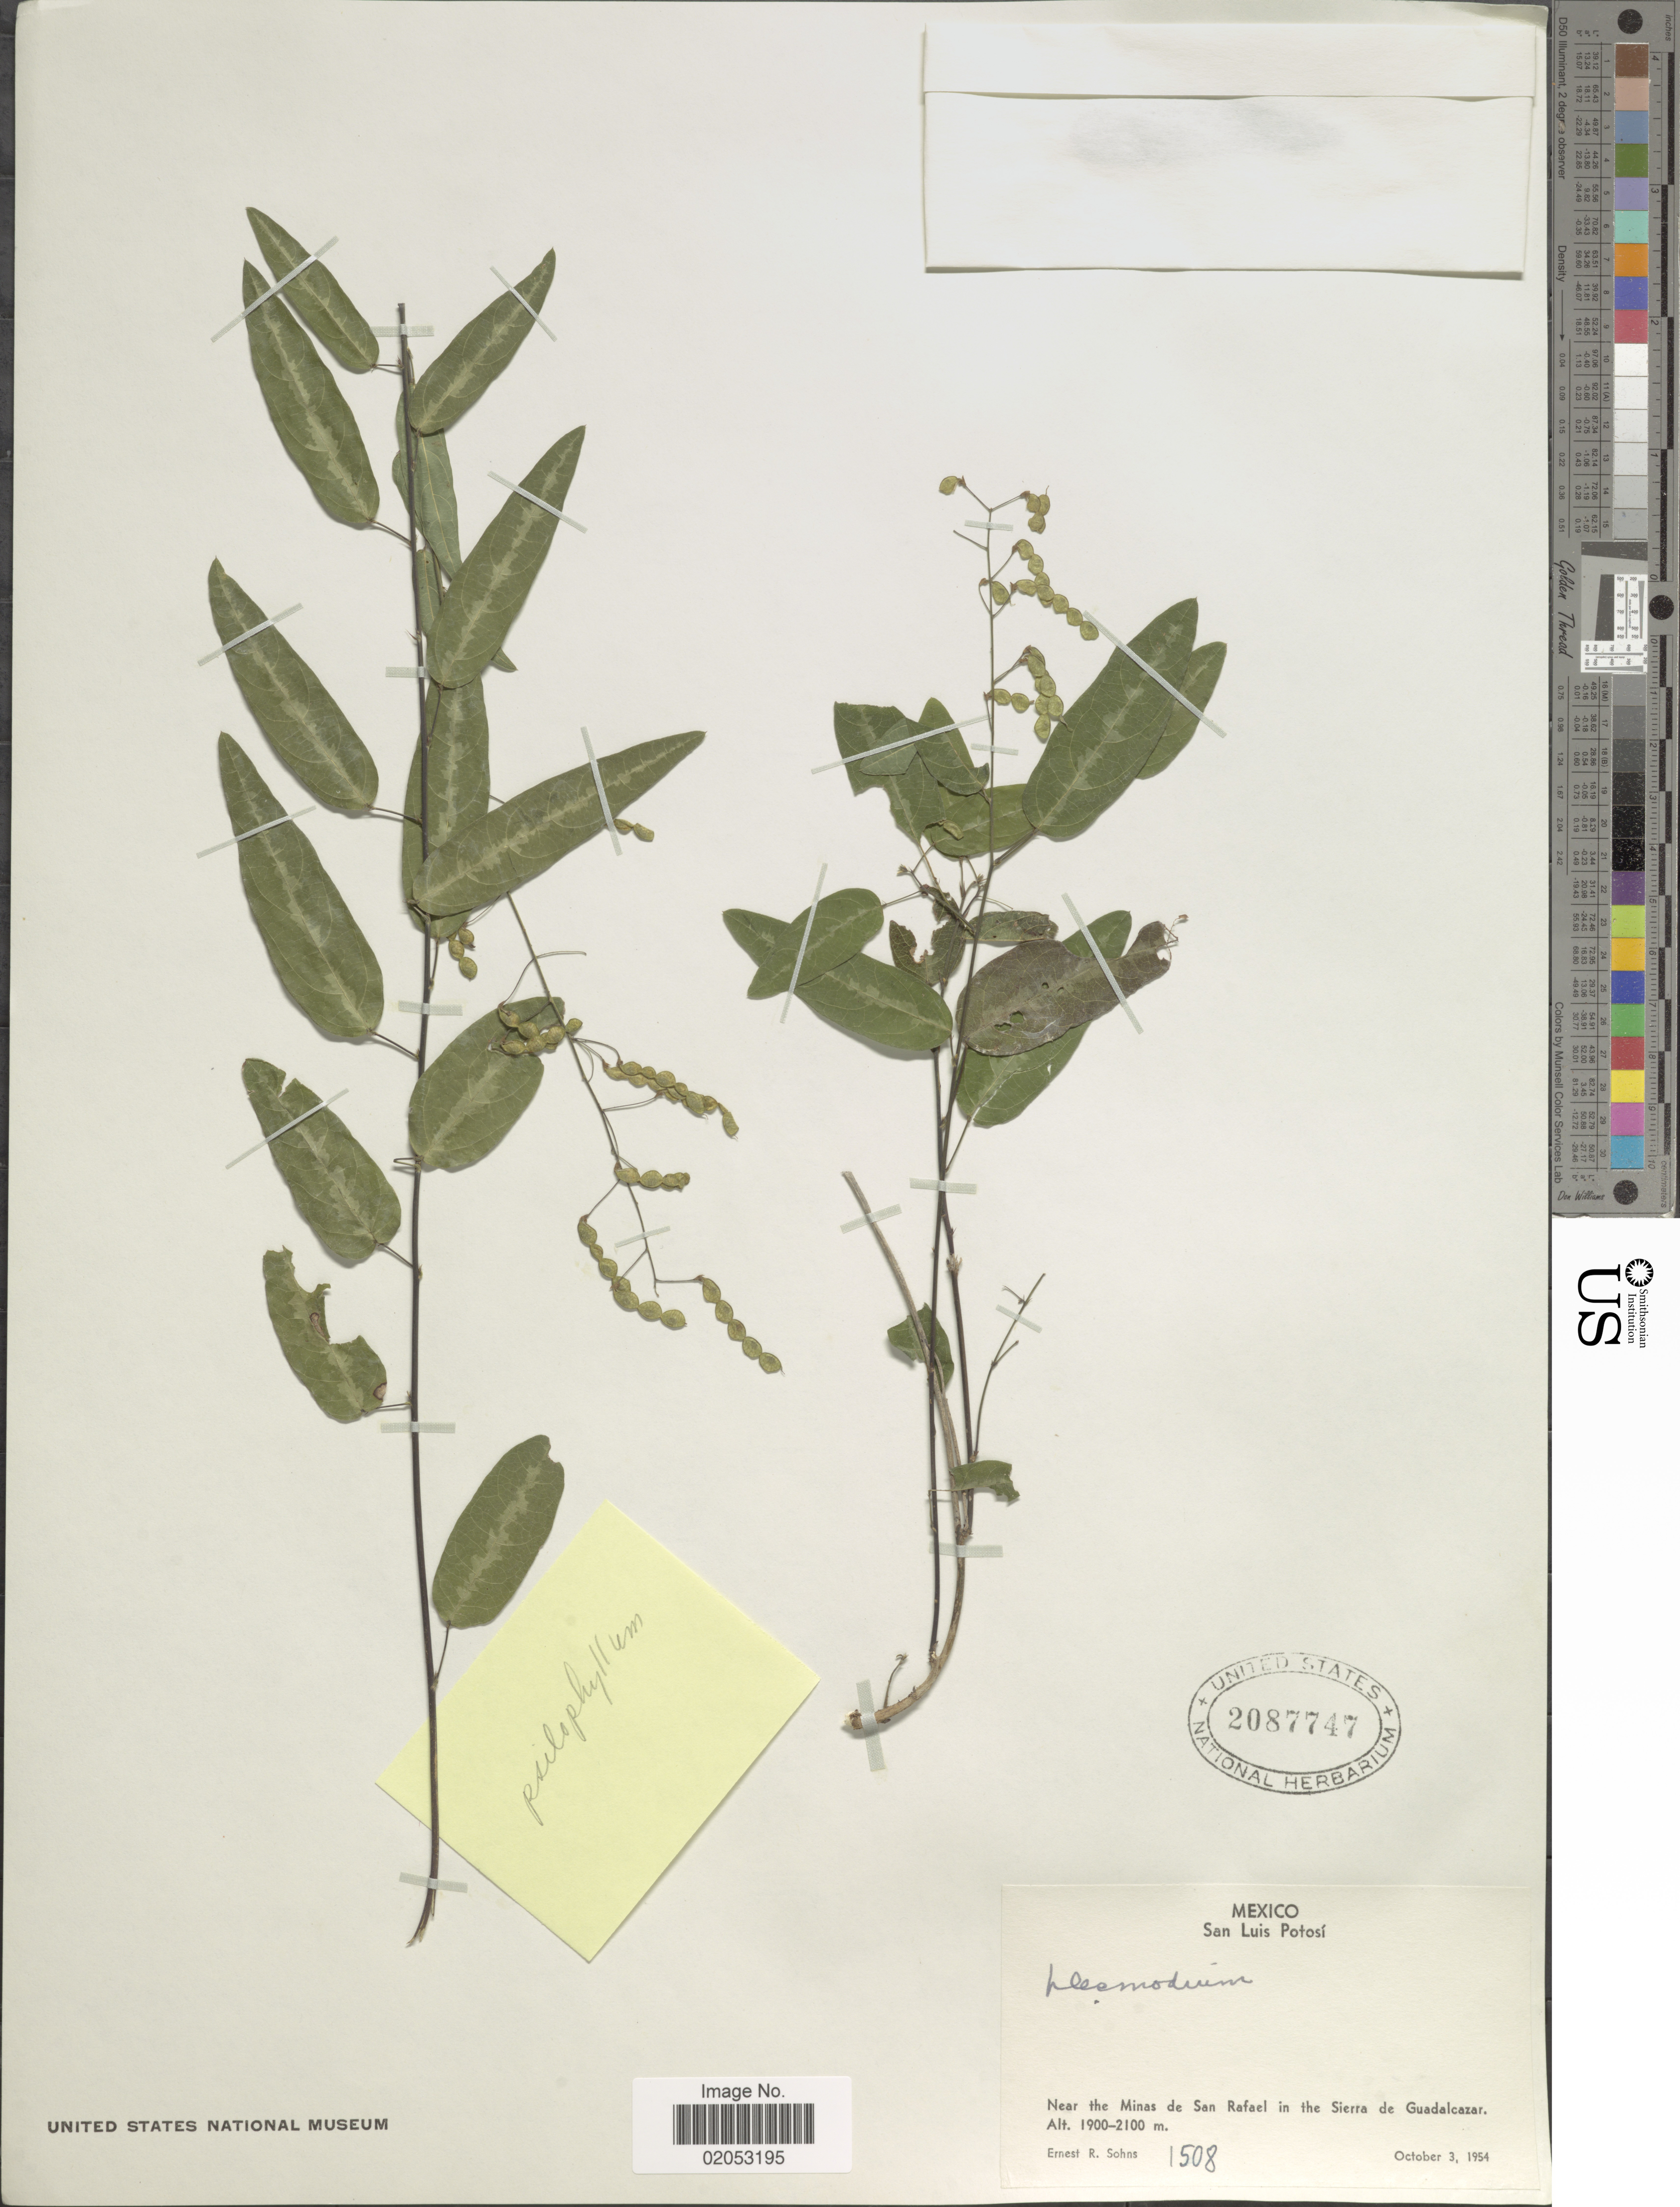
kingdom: Plantae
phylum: Tracheophyta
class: Magnoliopsida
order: Fabales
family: Fabaceae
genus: Desmodium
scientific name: Desmodium sp.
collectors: E. R. Sohns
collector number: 1508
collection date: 1954-10-03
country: Mexico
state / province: San Luis Potosí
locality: Near the Minas de San Rafael in the Sierra de Guadalcazar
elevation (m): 1900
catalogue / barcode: US 2087747